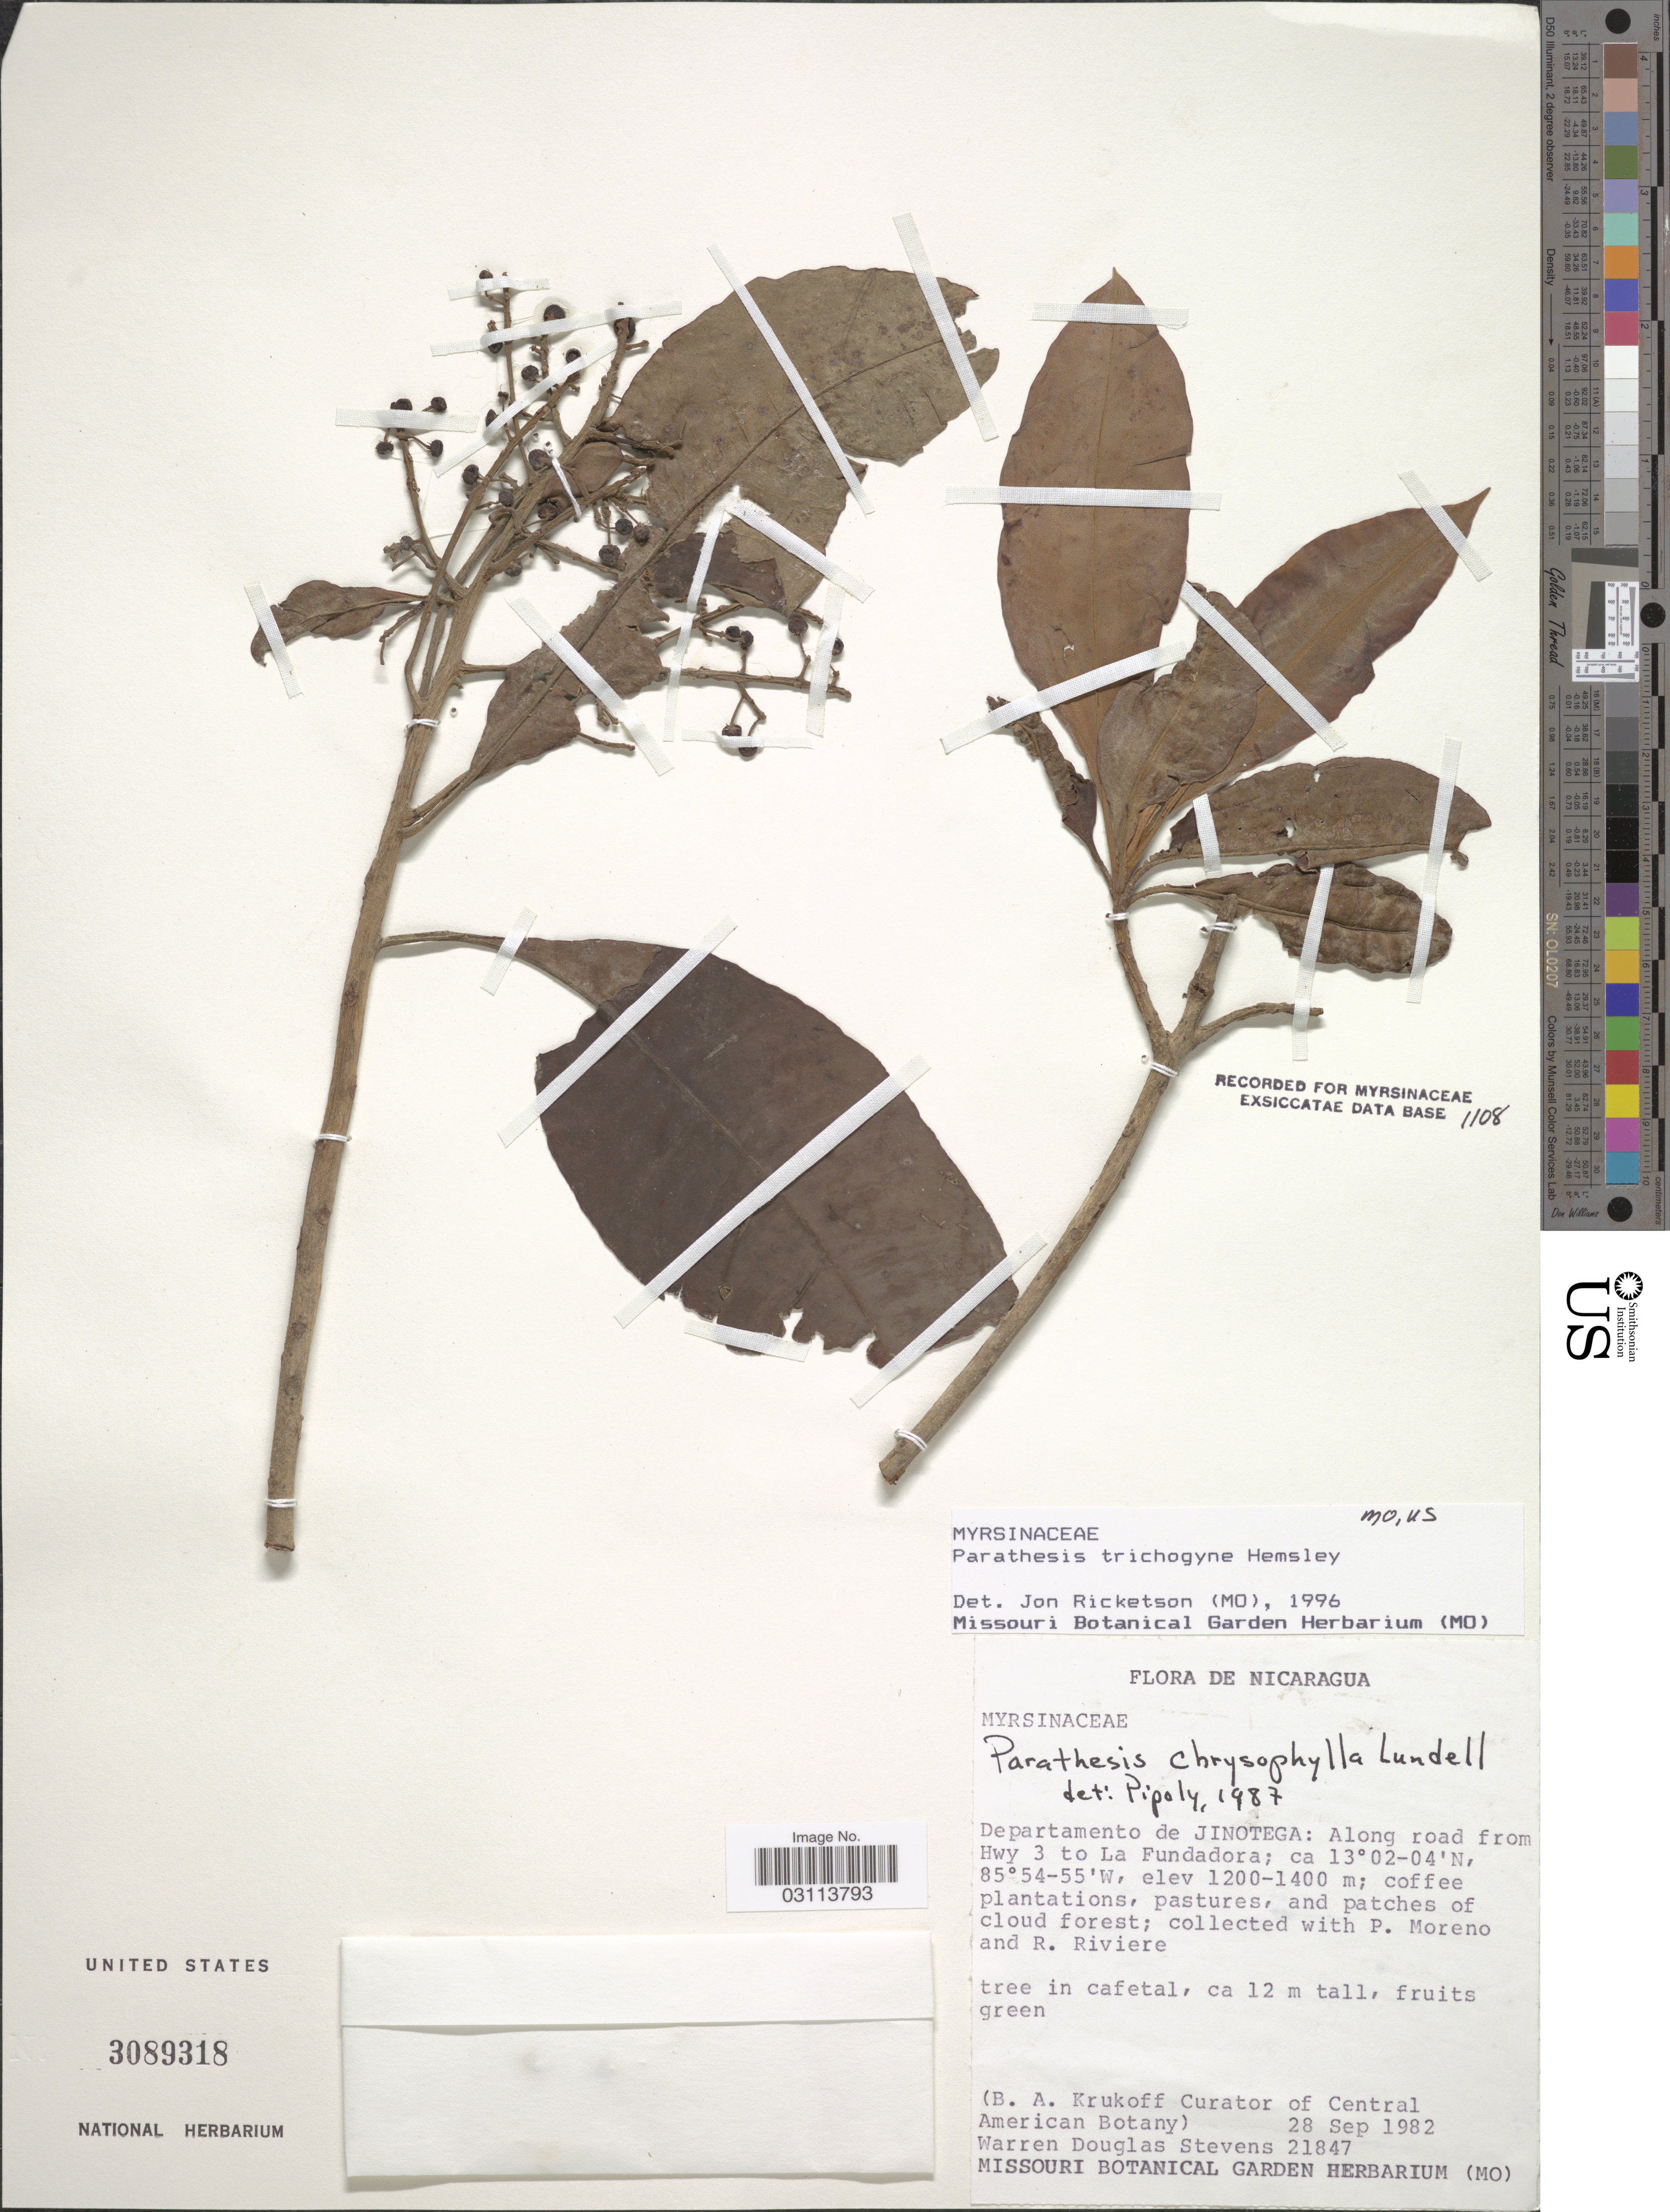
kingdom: Plantae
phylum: Tracheophyta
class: Magnoliopsida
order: Ericales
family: Primulaceae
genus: Parathesis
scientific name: Parathesis trichogyne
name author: Hemsl.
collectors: W. D. Stevens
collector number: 21847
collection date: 1982-09-28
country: Nicaragua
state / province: Jinotega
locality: Departamento de Jinotega: Along road from Hwy 3 to La Fundadora.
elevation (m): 1200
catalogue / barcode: US 3089318